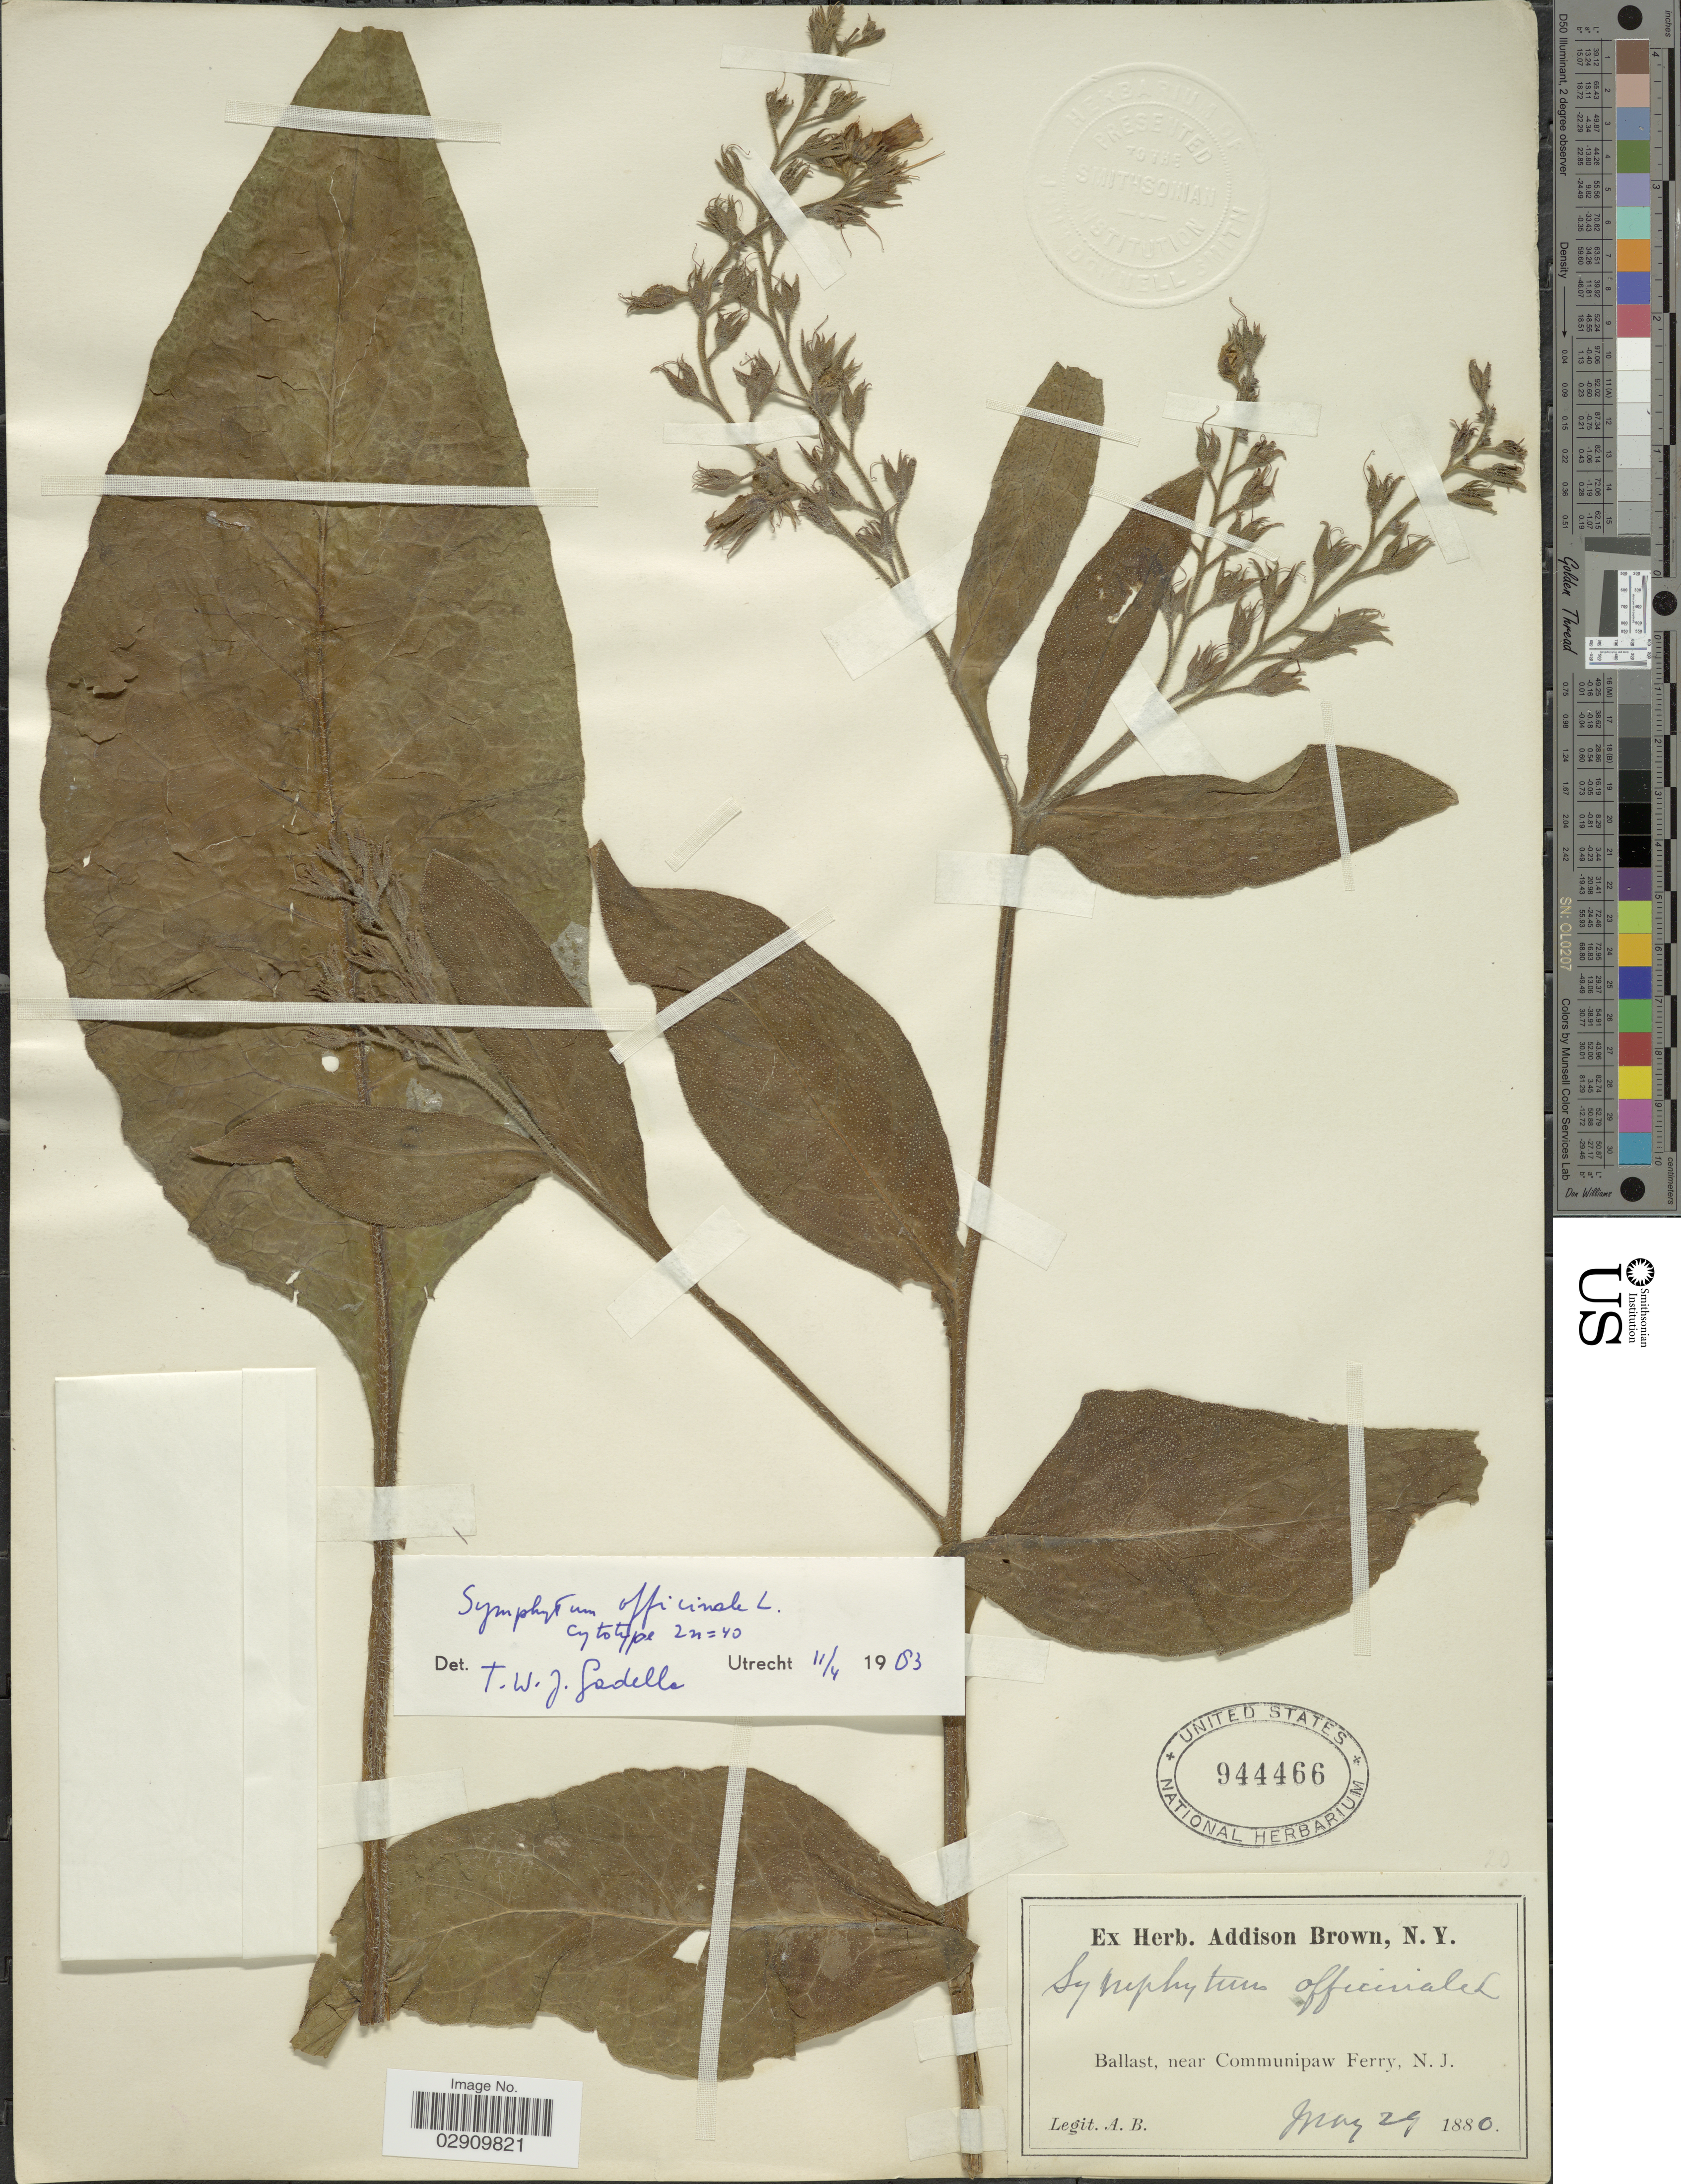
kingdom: Plantae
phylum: Tracheophyta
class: Magnoliopsida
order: Boraginales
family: Boraginaceae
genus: Symphytum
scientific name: Symphytum officinale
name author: L.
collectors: A. Brown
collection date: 1880-05-29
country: United States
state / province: New Jersey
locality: Ballast, near Communipaw Ferry, N.J.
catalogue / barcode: US 944466